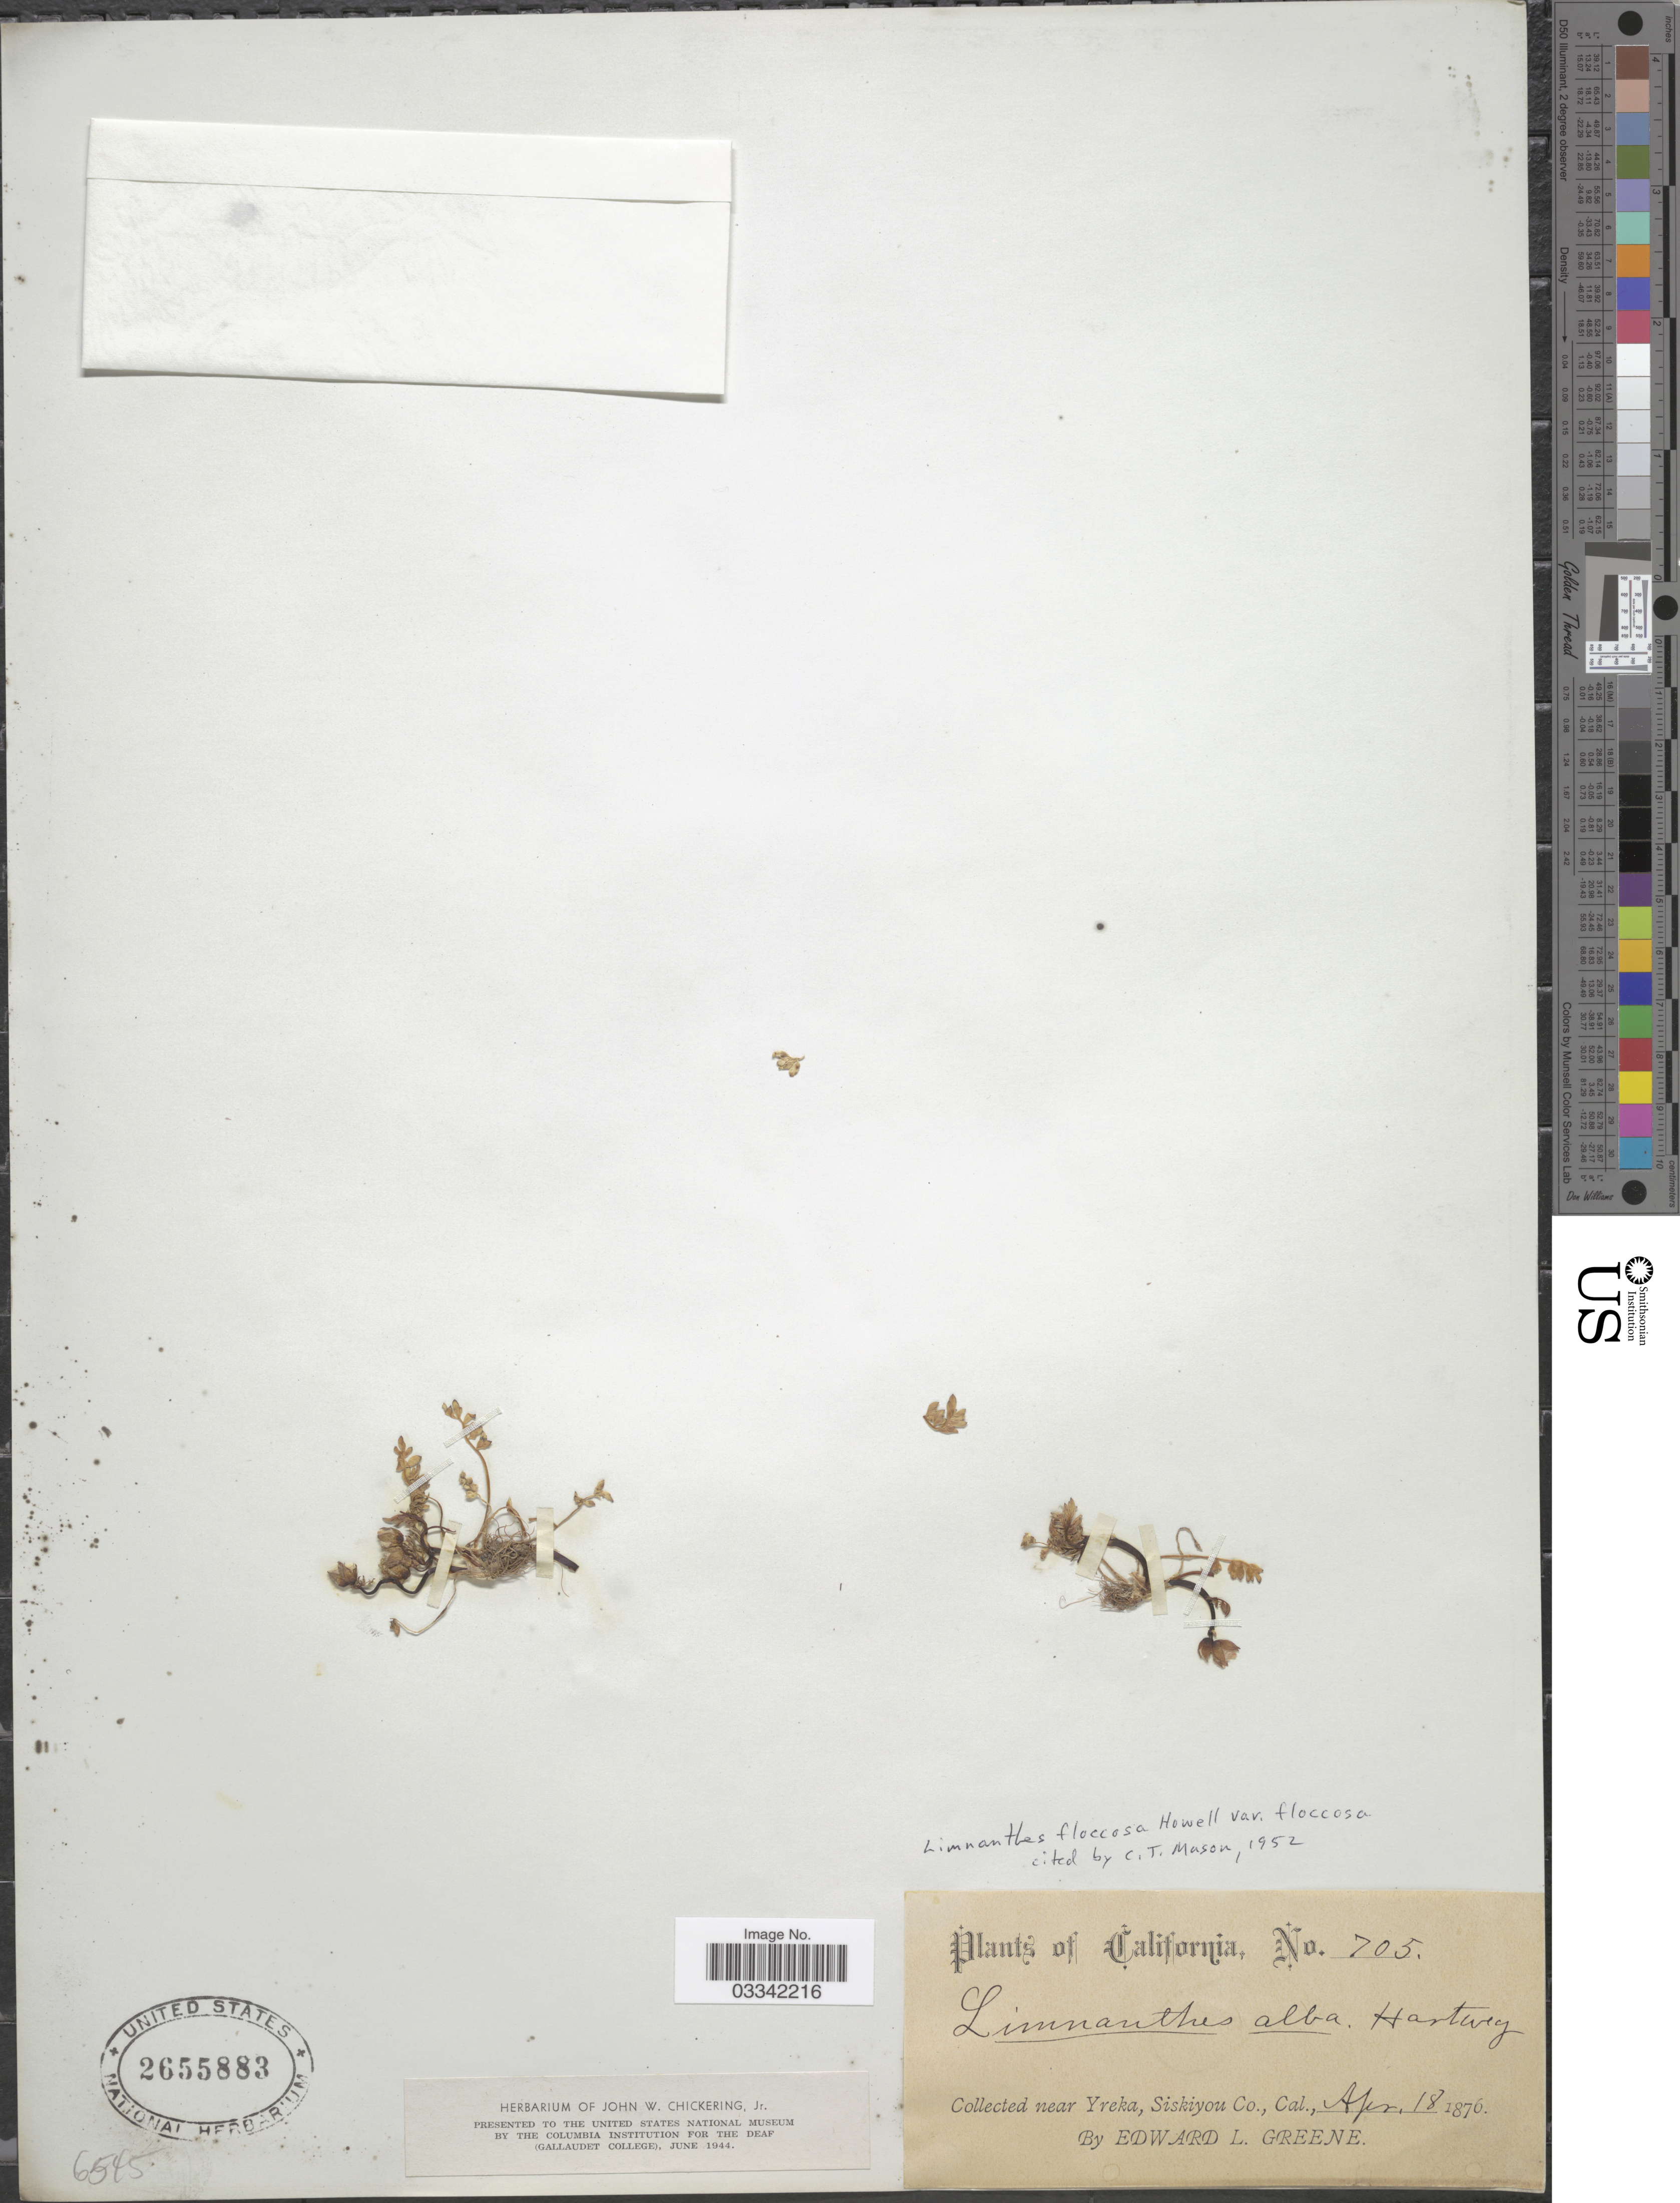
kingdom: Plantae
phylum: Tracheophyta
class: Magnoliopsida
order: Brassicales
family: Limnanthaceae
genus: Limnanthes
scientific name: Limnanthes floccosa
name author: Howell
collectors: E. L. Greene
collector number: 705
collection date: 1876-04-18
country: United States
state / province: California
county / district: Siskiyou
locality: Yreka, Siskiyou Co.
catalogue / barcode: US 2655883